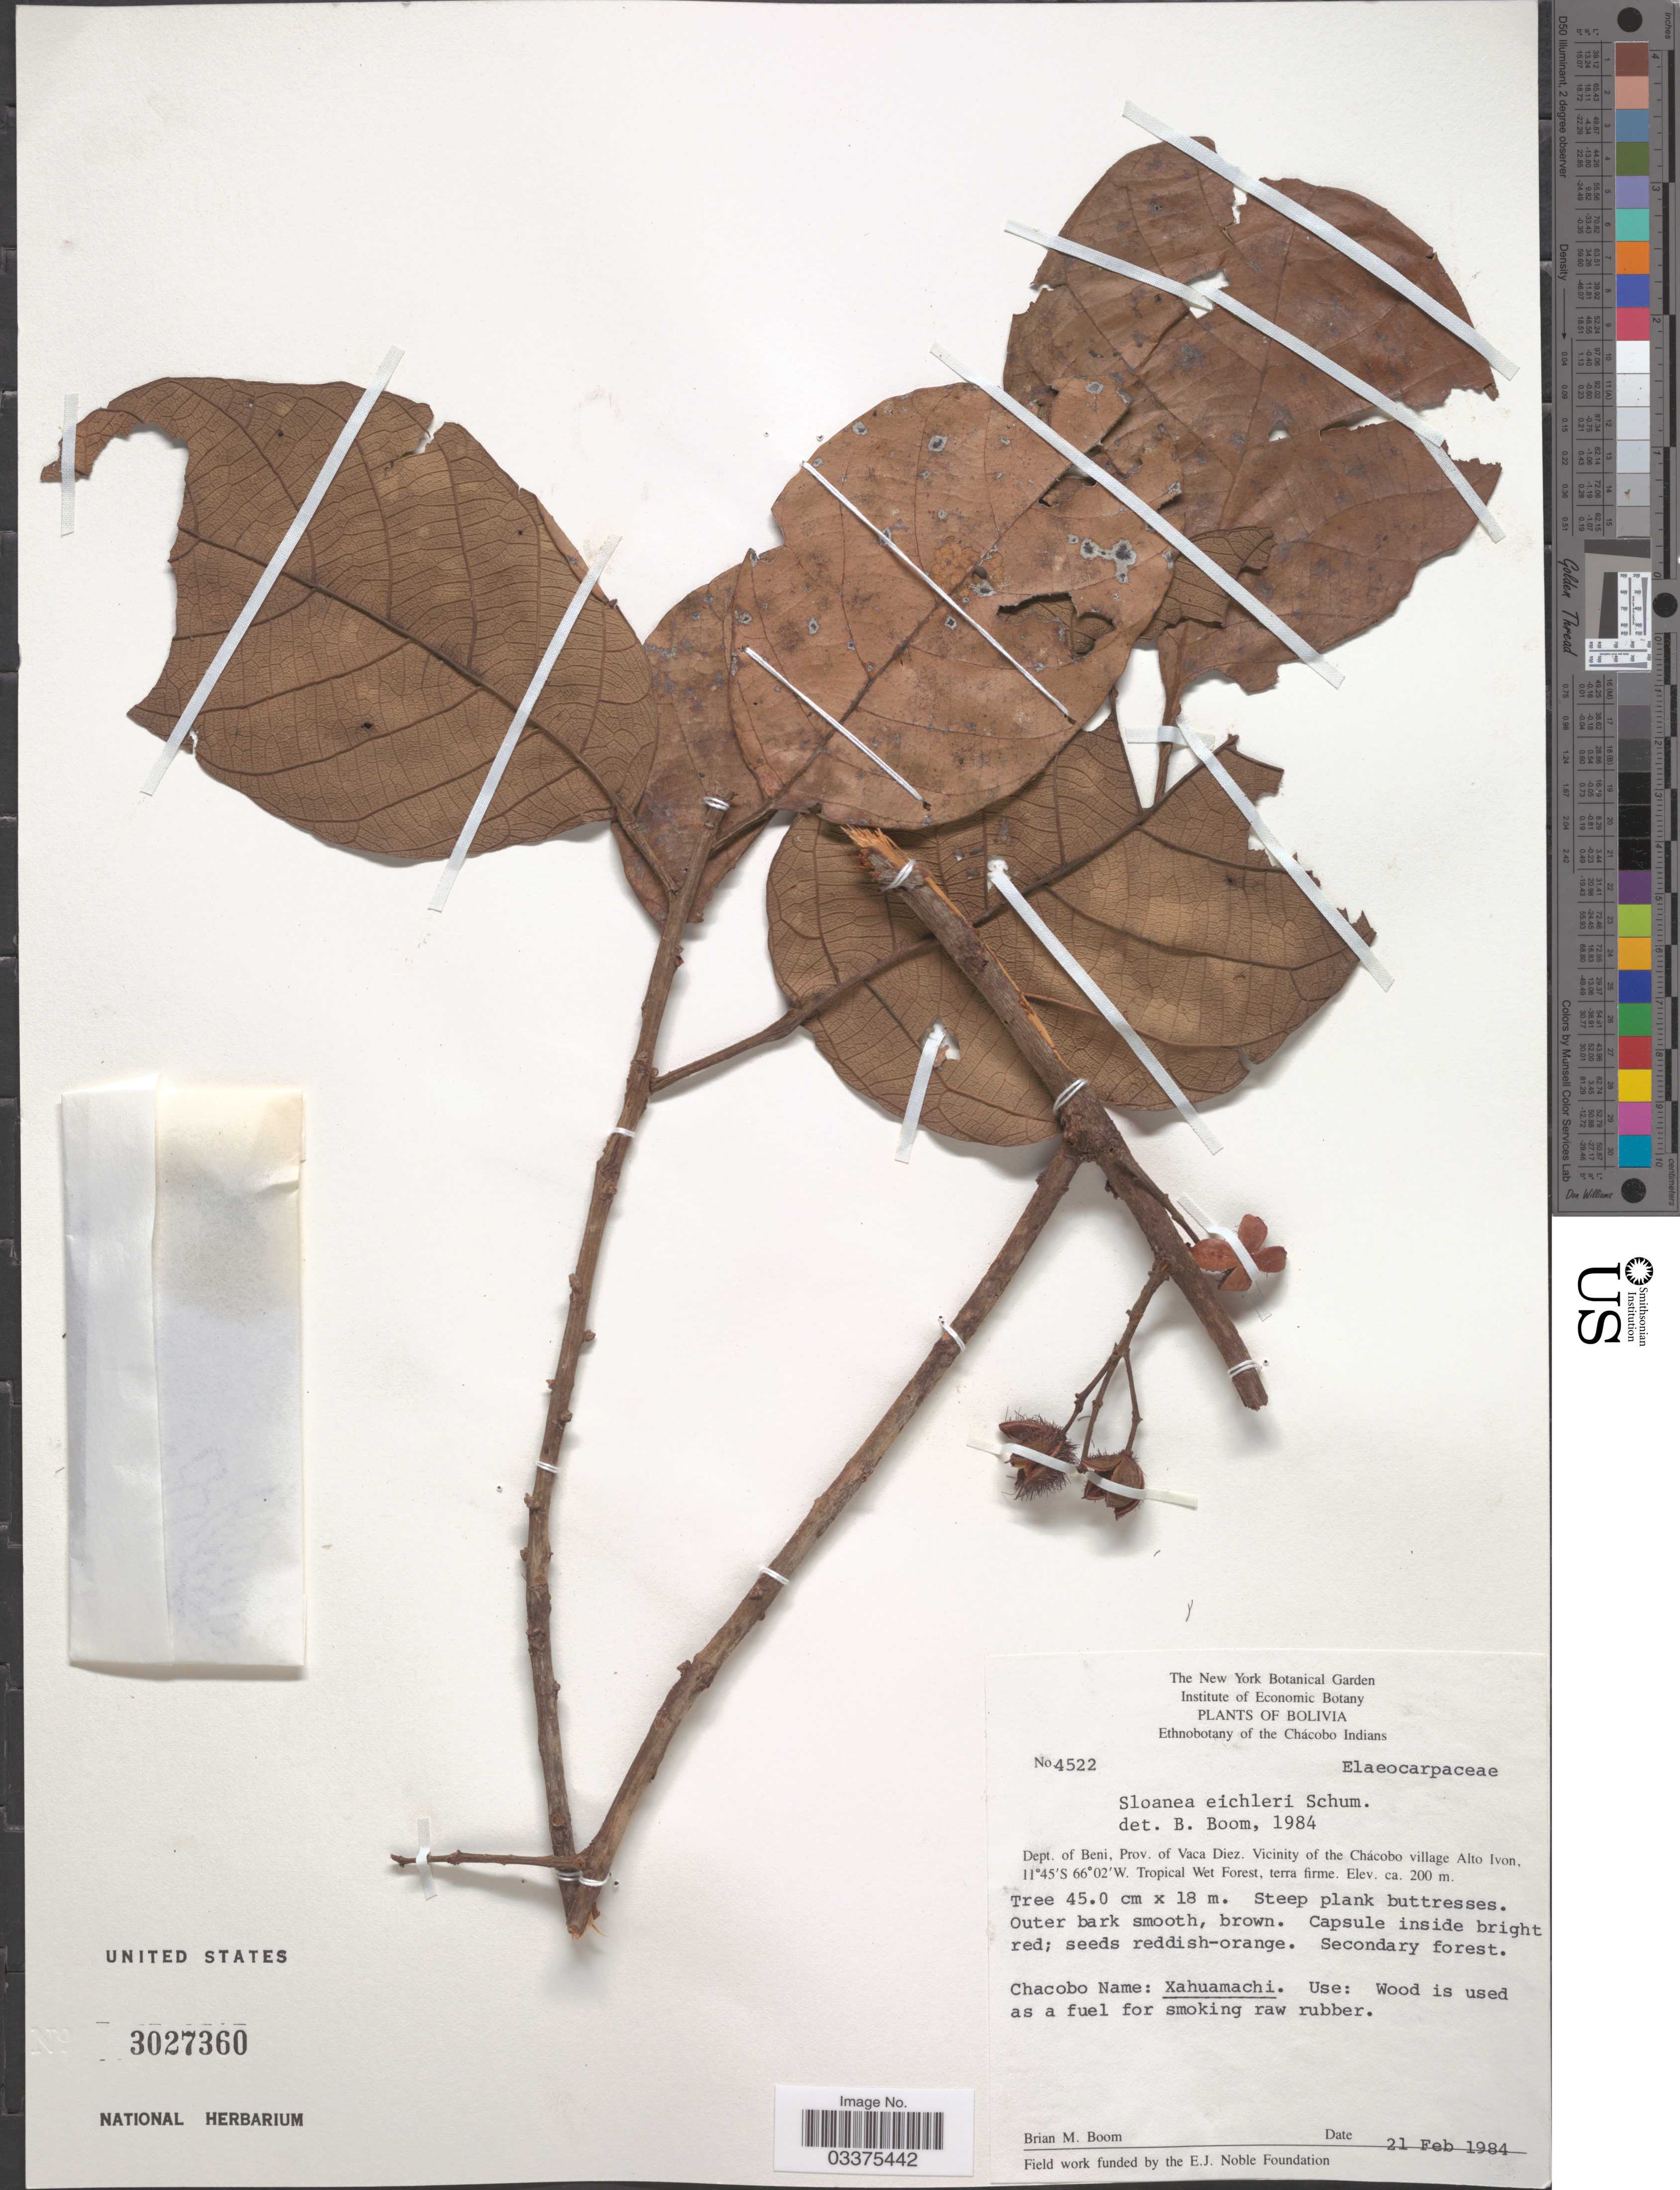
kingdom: Plantae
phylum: Tracheophyta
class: Magnoliopsida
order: Oxalidales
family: Elaeocarpaceae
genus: Sloanea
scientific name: Sloanea eichleri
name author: K. Schum.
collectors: B. M. Boom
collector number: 4522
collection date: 1984-02-21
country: Bolivia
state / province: Beni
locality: Dept. of Beni, Prov. of Vaca Diez. Vicinity of the Chácobo village Alto Ivon.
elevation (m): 200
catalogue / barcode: US 3027360